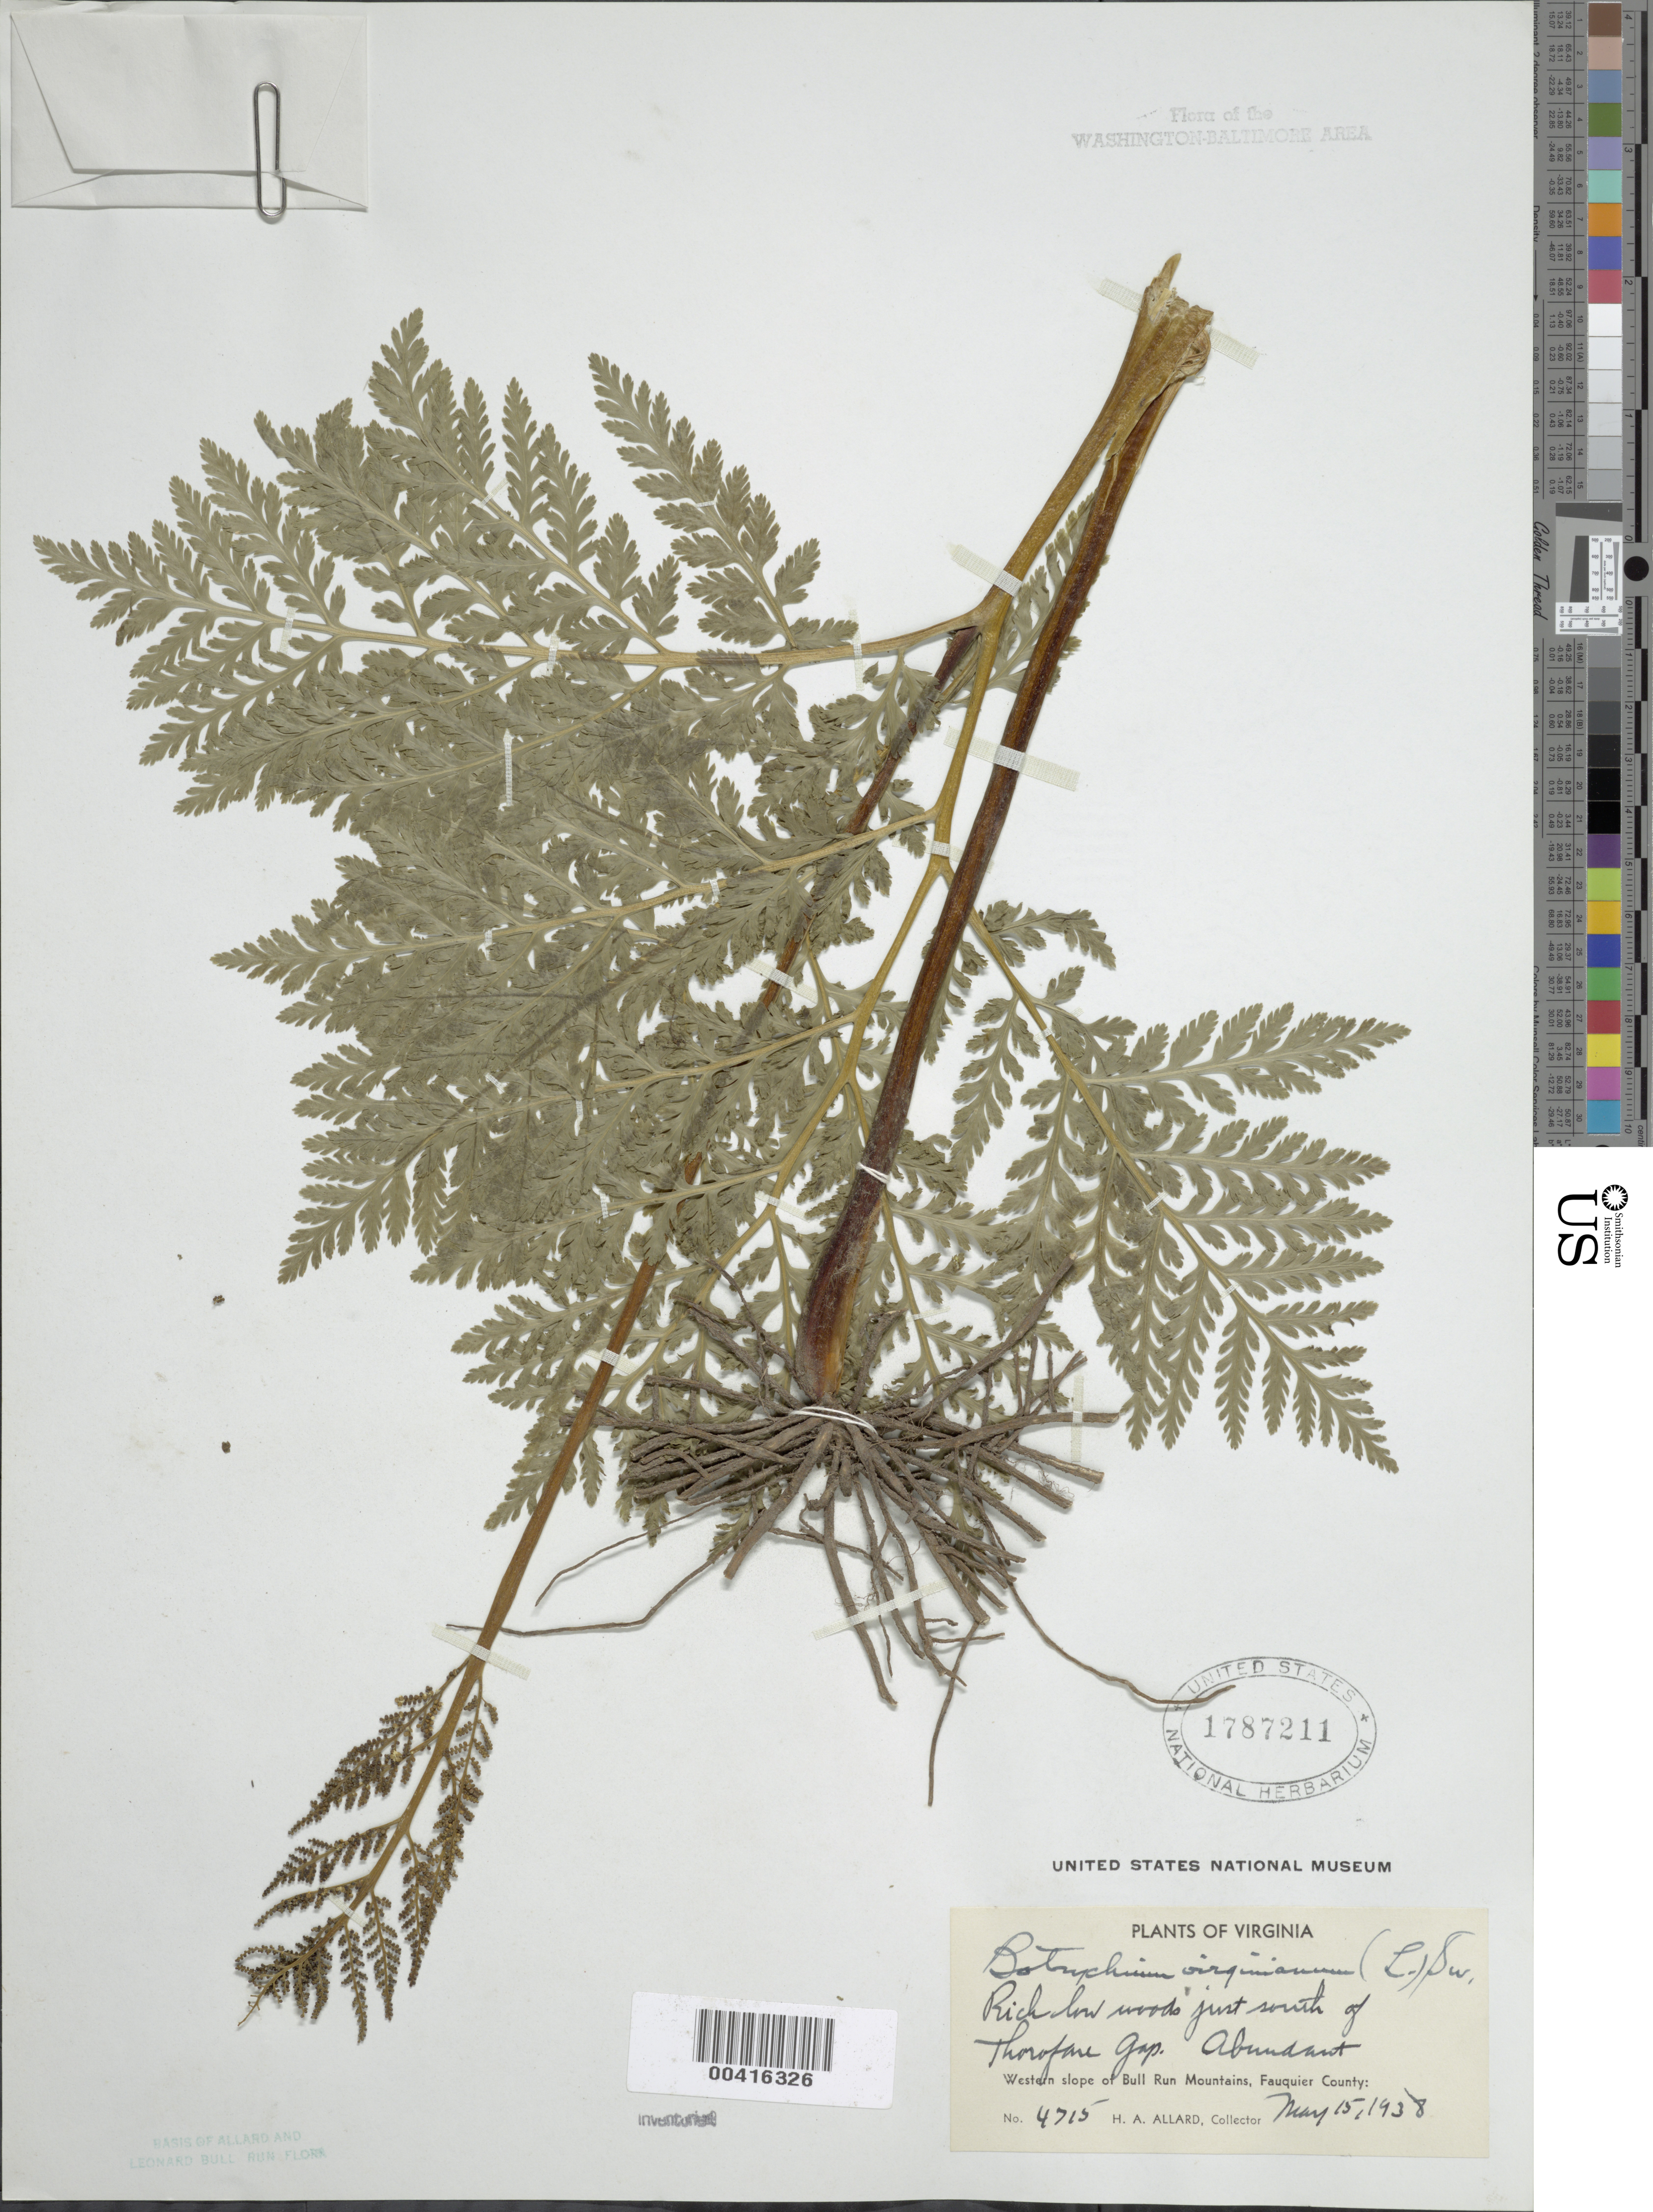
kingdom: Plantae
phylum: Tracheophyta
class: Polypodiopsida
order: Ophioglossales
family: Ophioglossaceae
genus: Botrychium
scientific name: Botrychium virginianum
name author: (L.) Sw.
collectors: H. A. Allard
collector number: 4715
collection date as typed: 15 May 1938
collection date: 1938-05-15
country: United States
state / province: Virginia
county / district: Fauquier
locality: South of Thorofare Gap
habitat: Rich low woods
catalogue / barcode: US 1787211